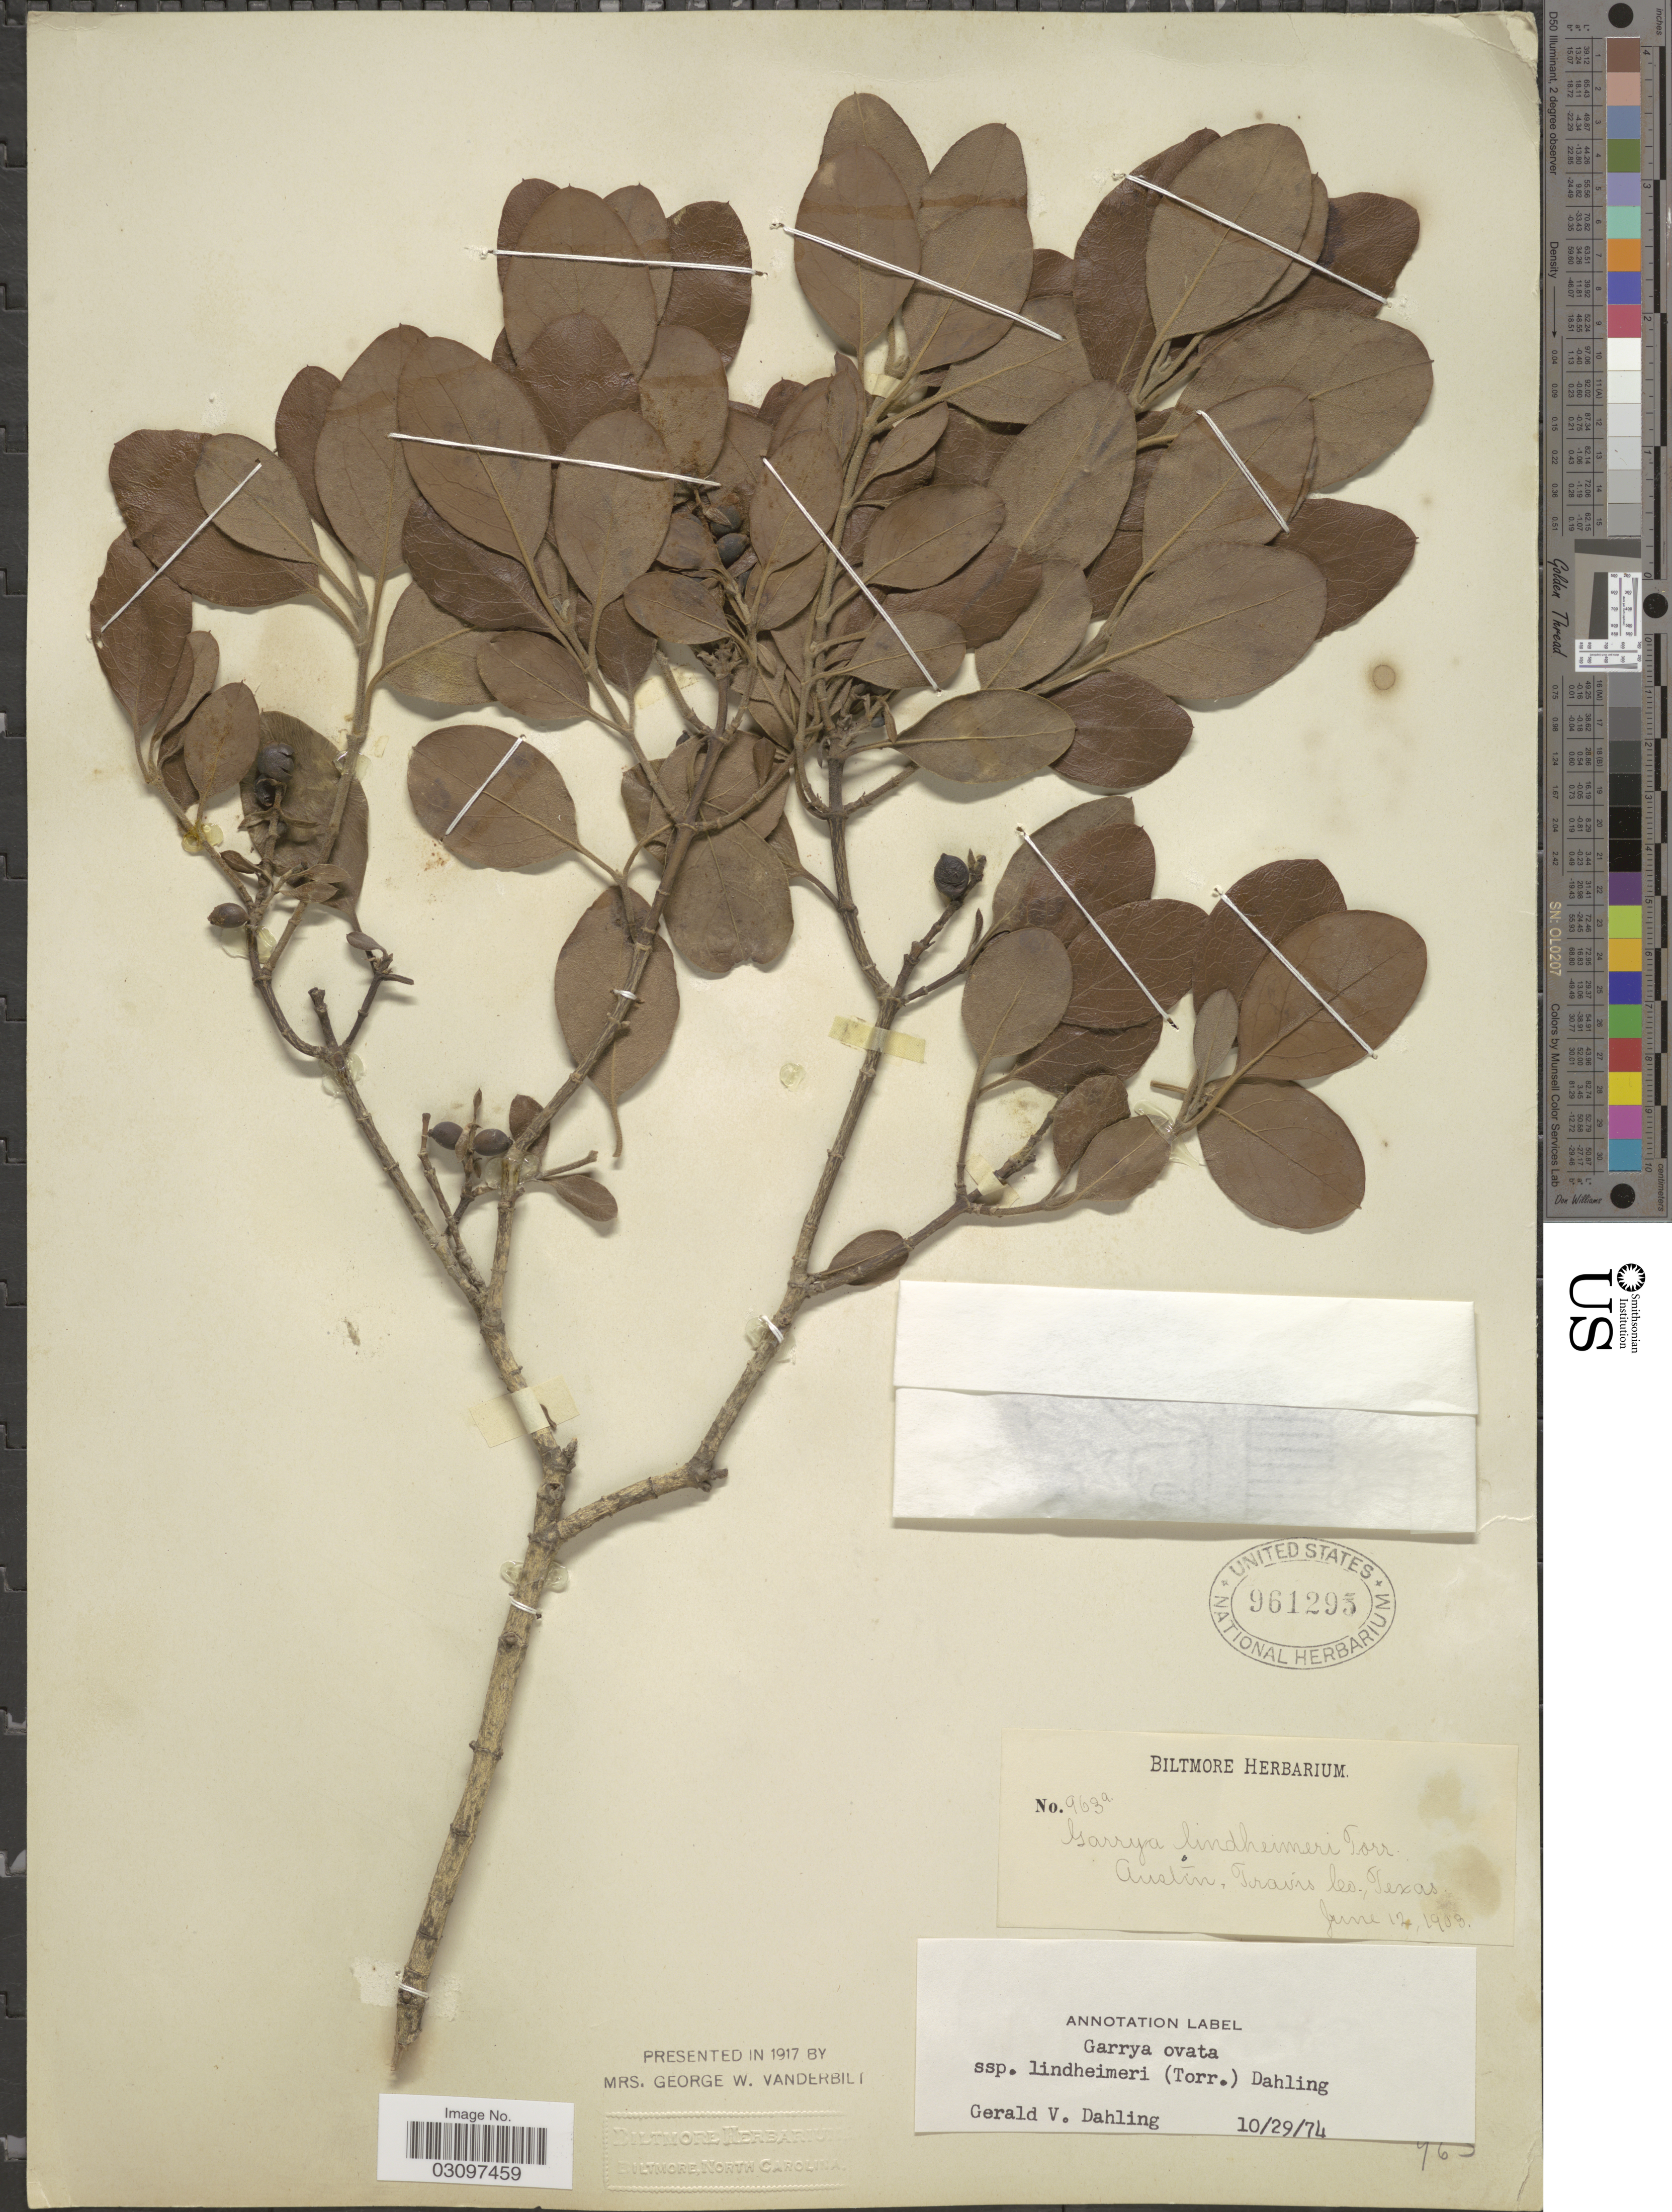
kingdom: Plantae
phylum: Tracheophyta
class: Magnoliopsida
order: Garryales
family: Garryaceae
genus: Garrya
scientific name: Garrya ovata subsp. lindheimeri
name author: (Torr.) Dahling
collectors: ex herb. Biltmore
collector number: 963a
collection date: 1903-06-12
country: United States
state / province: Texas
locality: Austin. Travis Co.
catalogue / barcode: US 961295